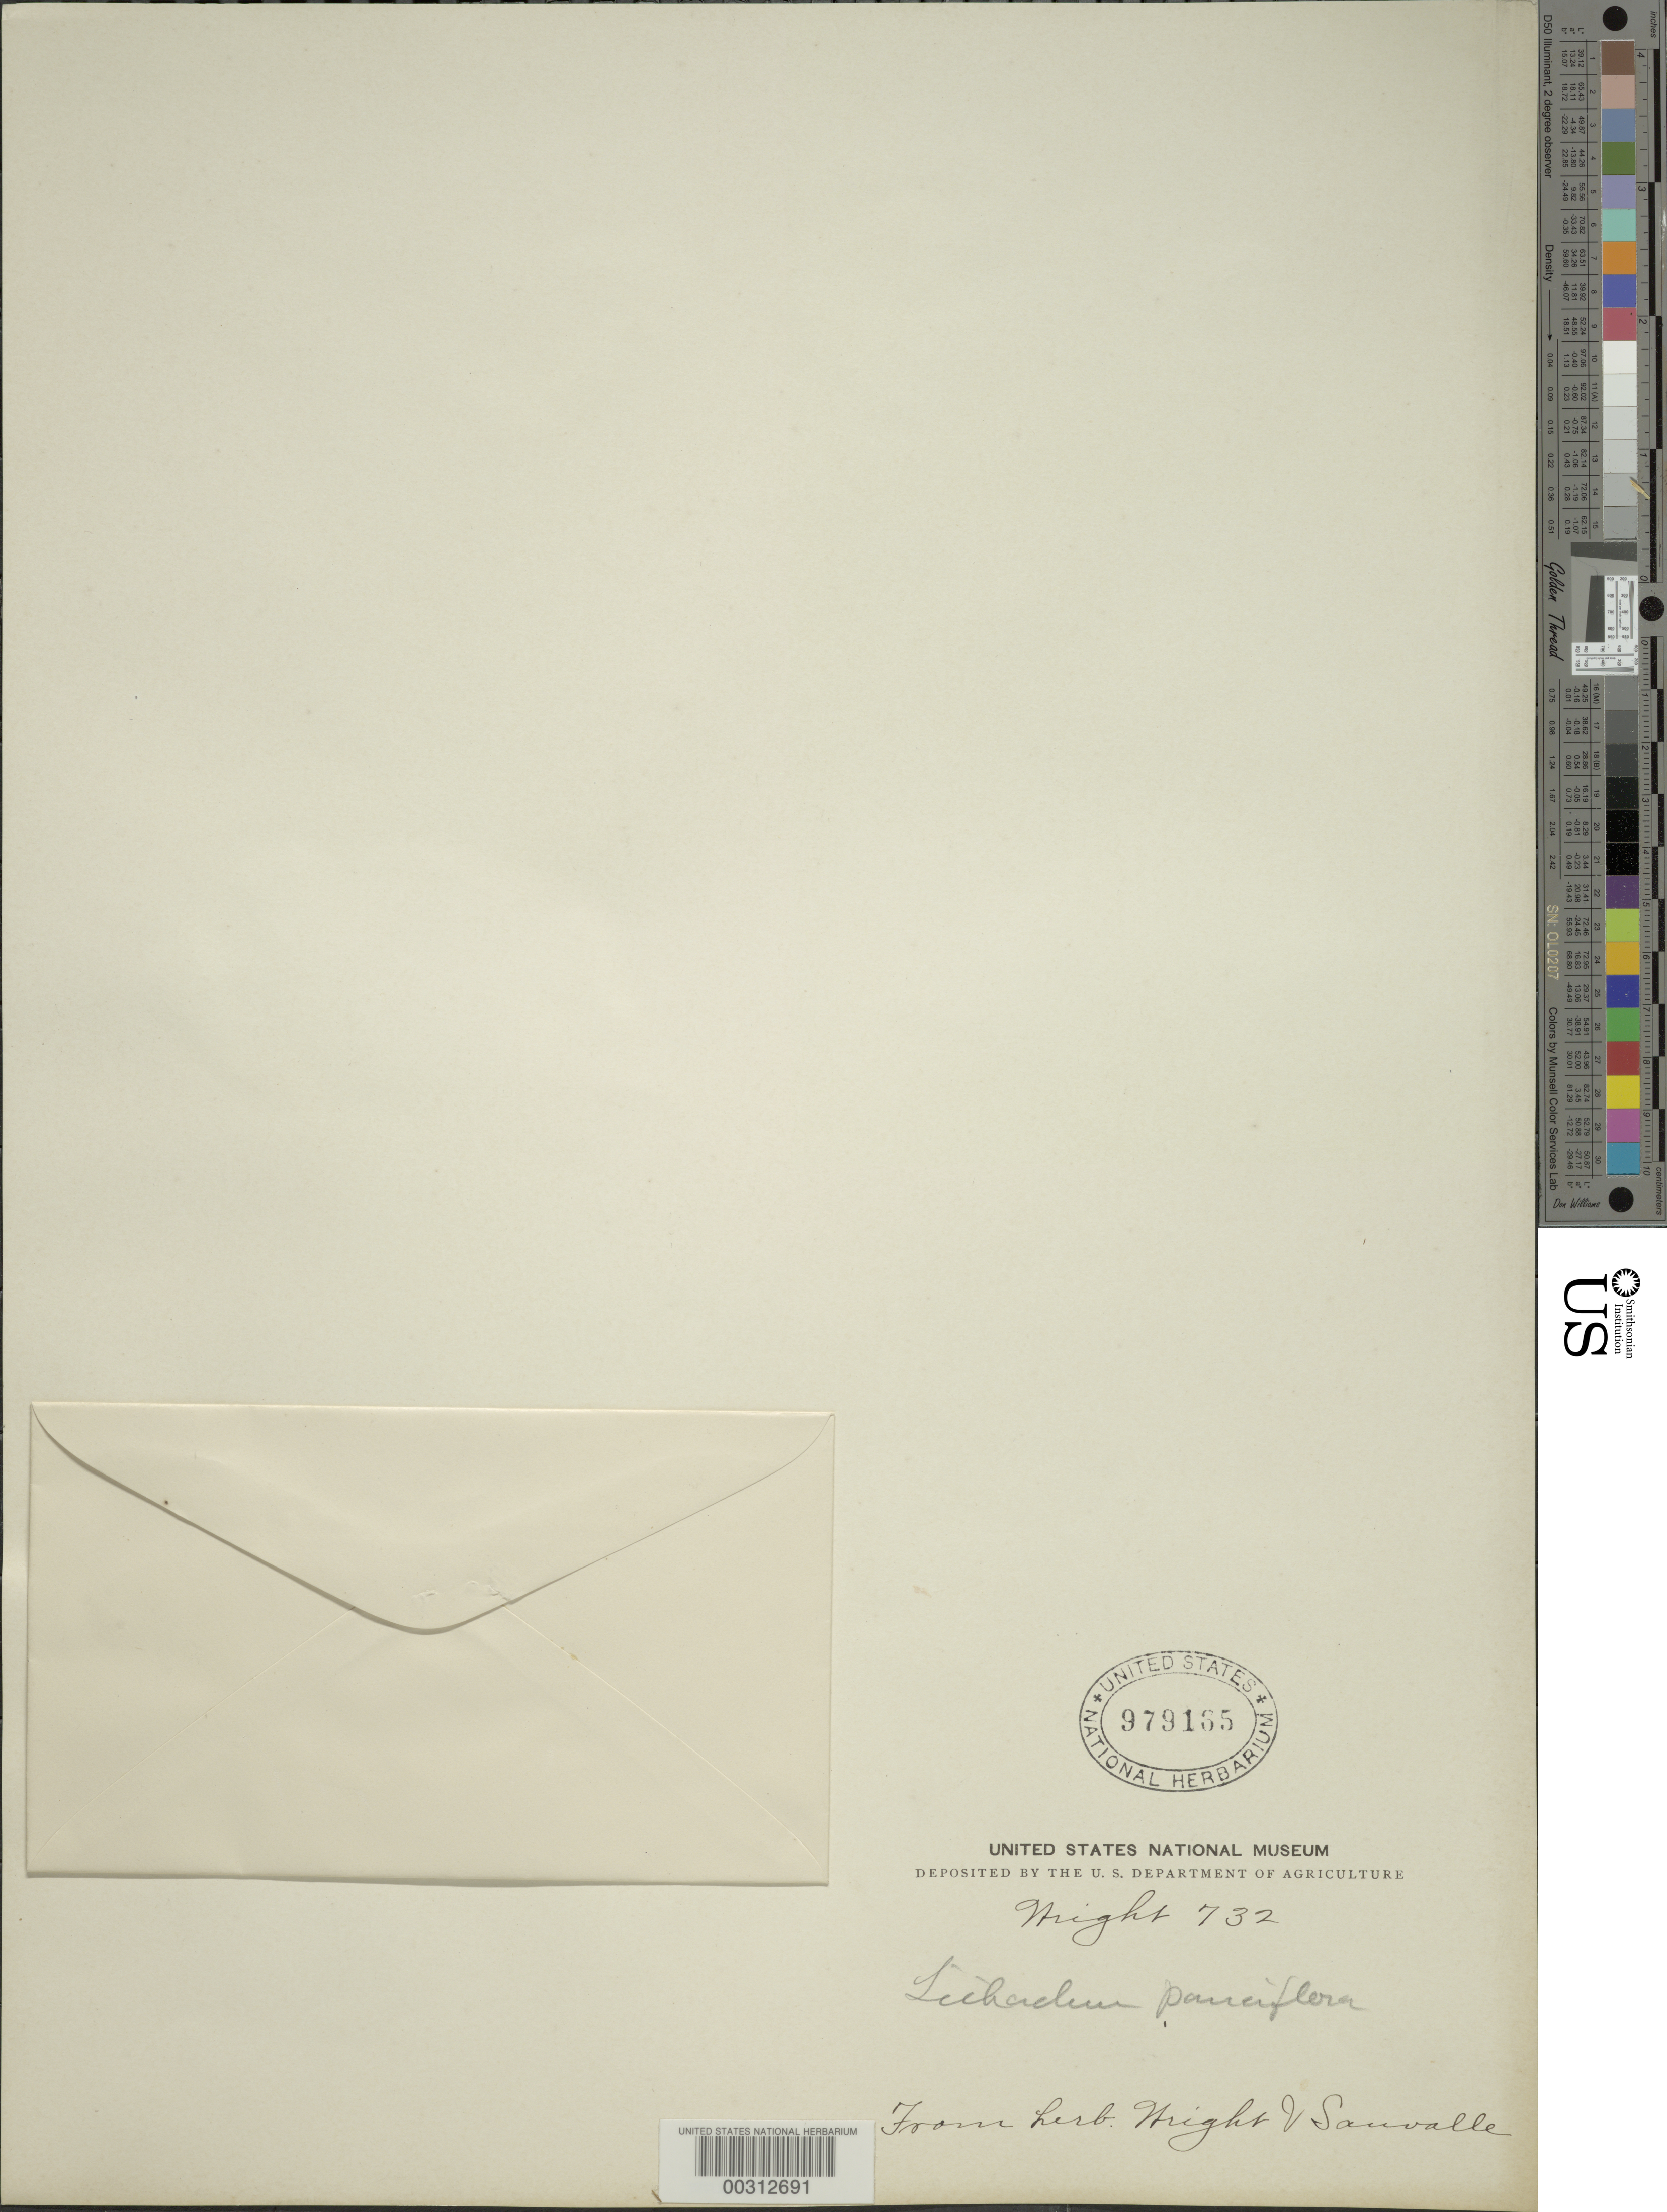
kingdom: Plantae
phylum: Tracheophyta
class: Liliopsida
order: Poales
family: Poaceae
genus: Lithachne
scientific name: Lithachne pauciflora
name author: (Sw.) P. Beauv.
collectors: C. Wright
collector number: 732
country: Cuba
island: Greater Antilles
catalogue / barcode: US 979165